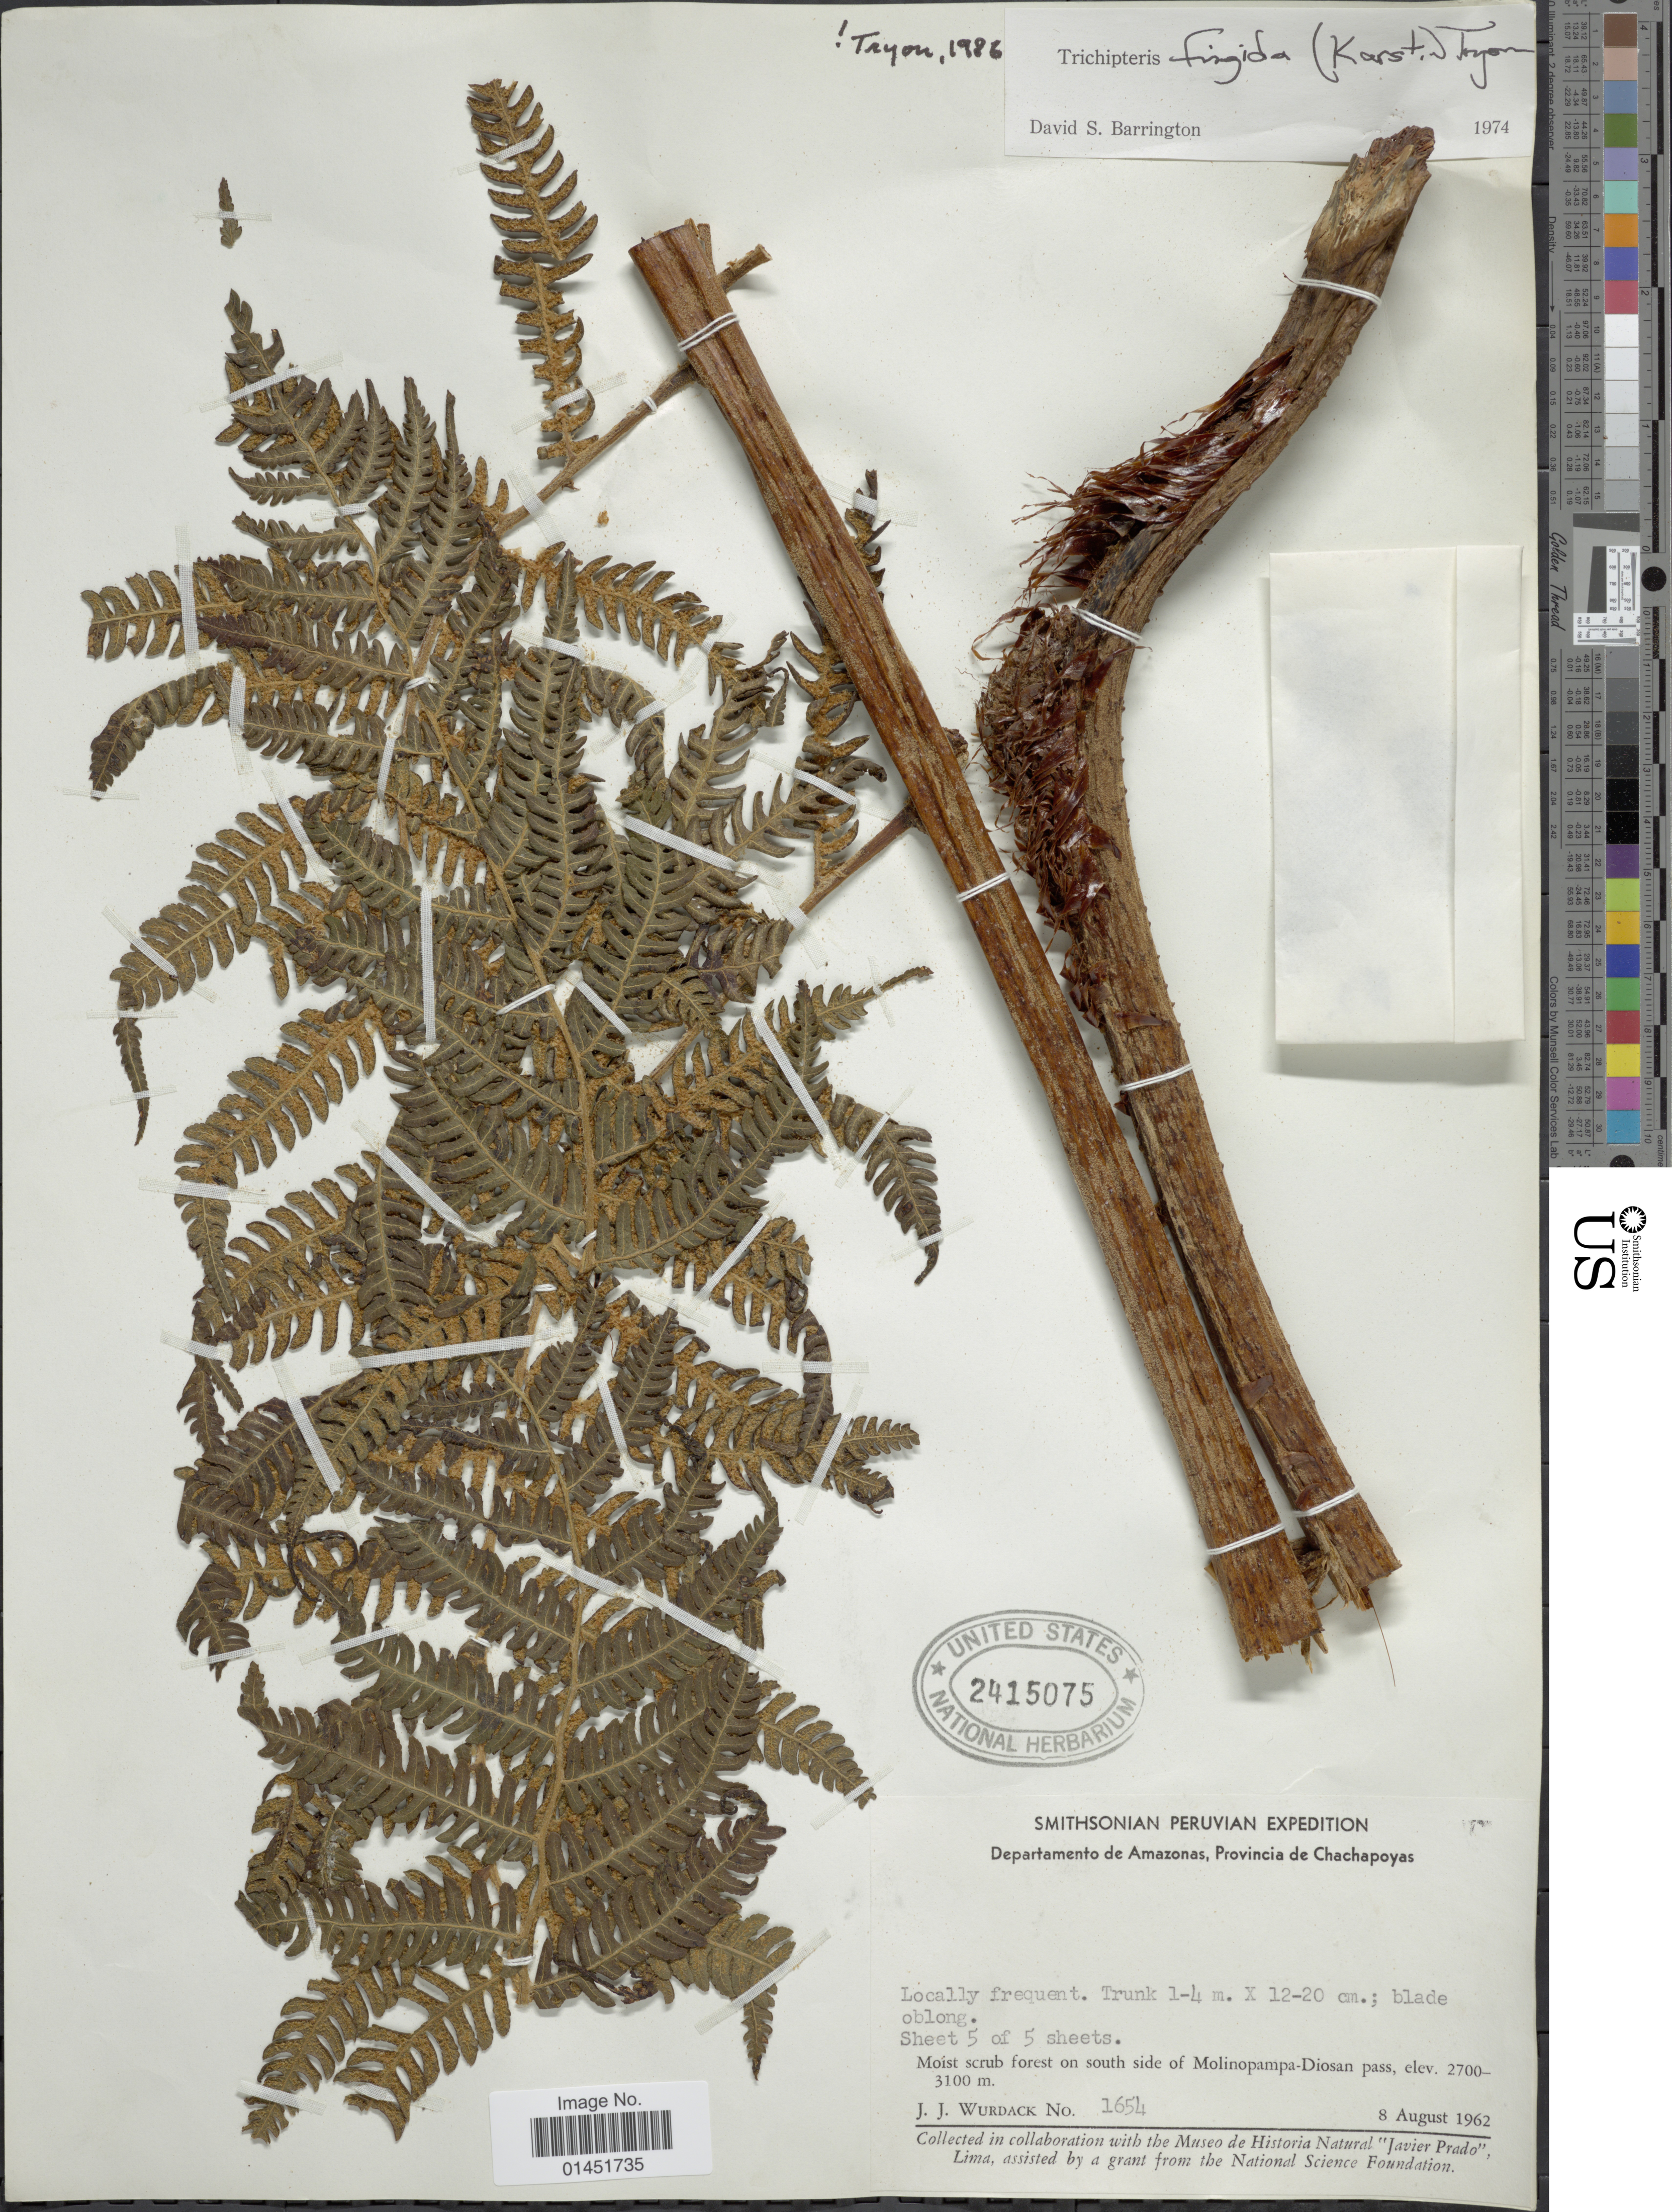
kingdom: Plantae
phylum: Tracheophyta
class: Polypodiopsida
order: Cyatheales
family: Cyatheaceae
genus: Cyathea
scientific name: Cyathea frigida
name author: (H. Karst.) Domin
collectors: J. J. Wurdack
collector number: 1654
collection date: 1962-08-08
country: Peru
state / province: Amazonas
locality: Peruvian, Provincia de Chachapoyas. Moist scrub forest on south side of Molinopampa-Diosan pass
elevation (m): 2700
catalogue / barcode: US 2415075